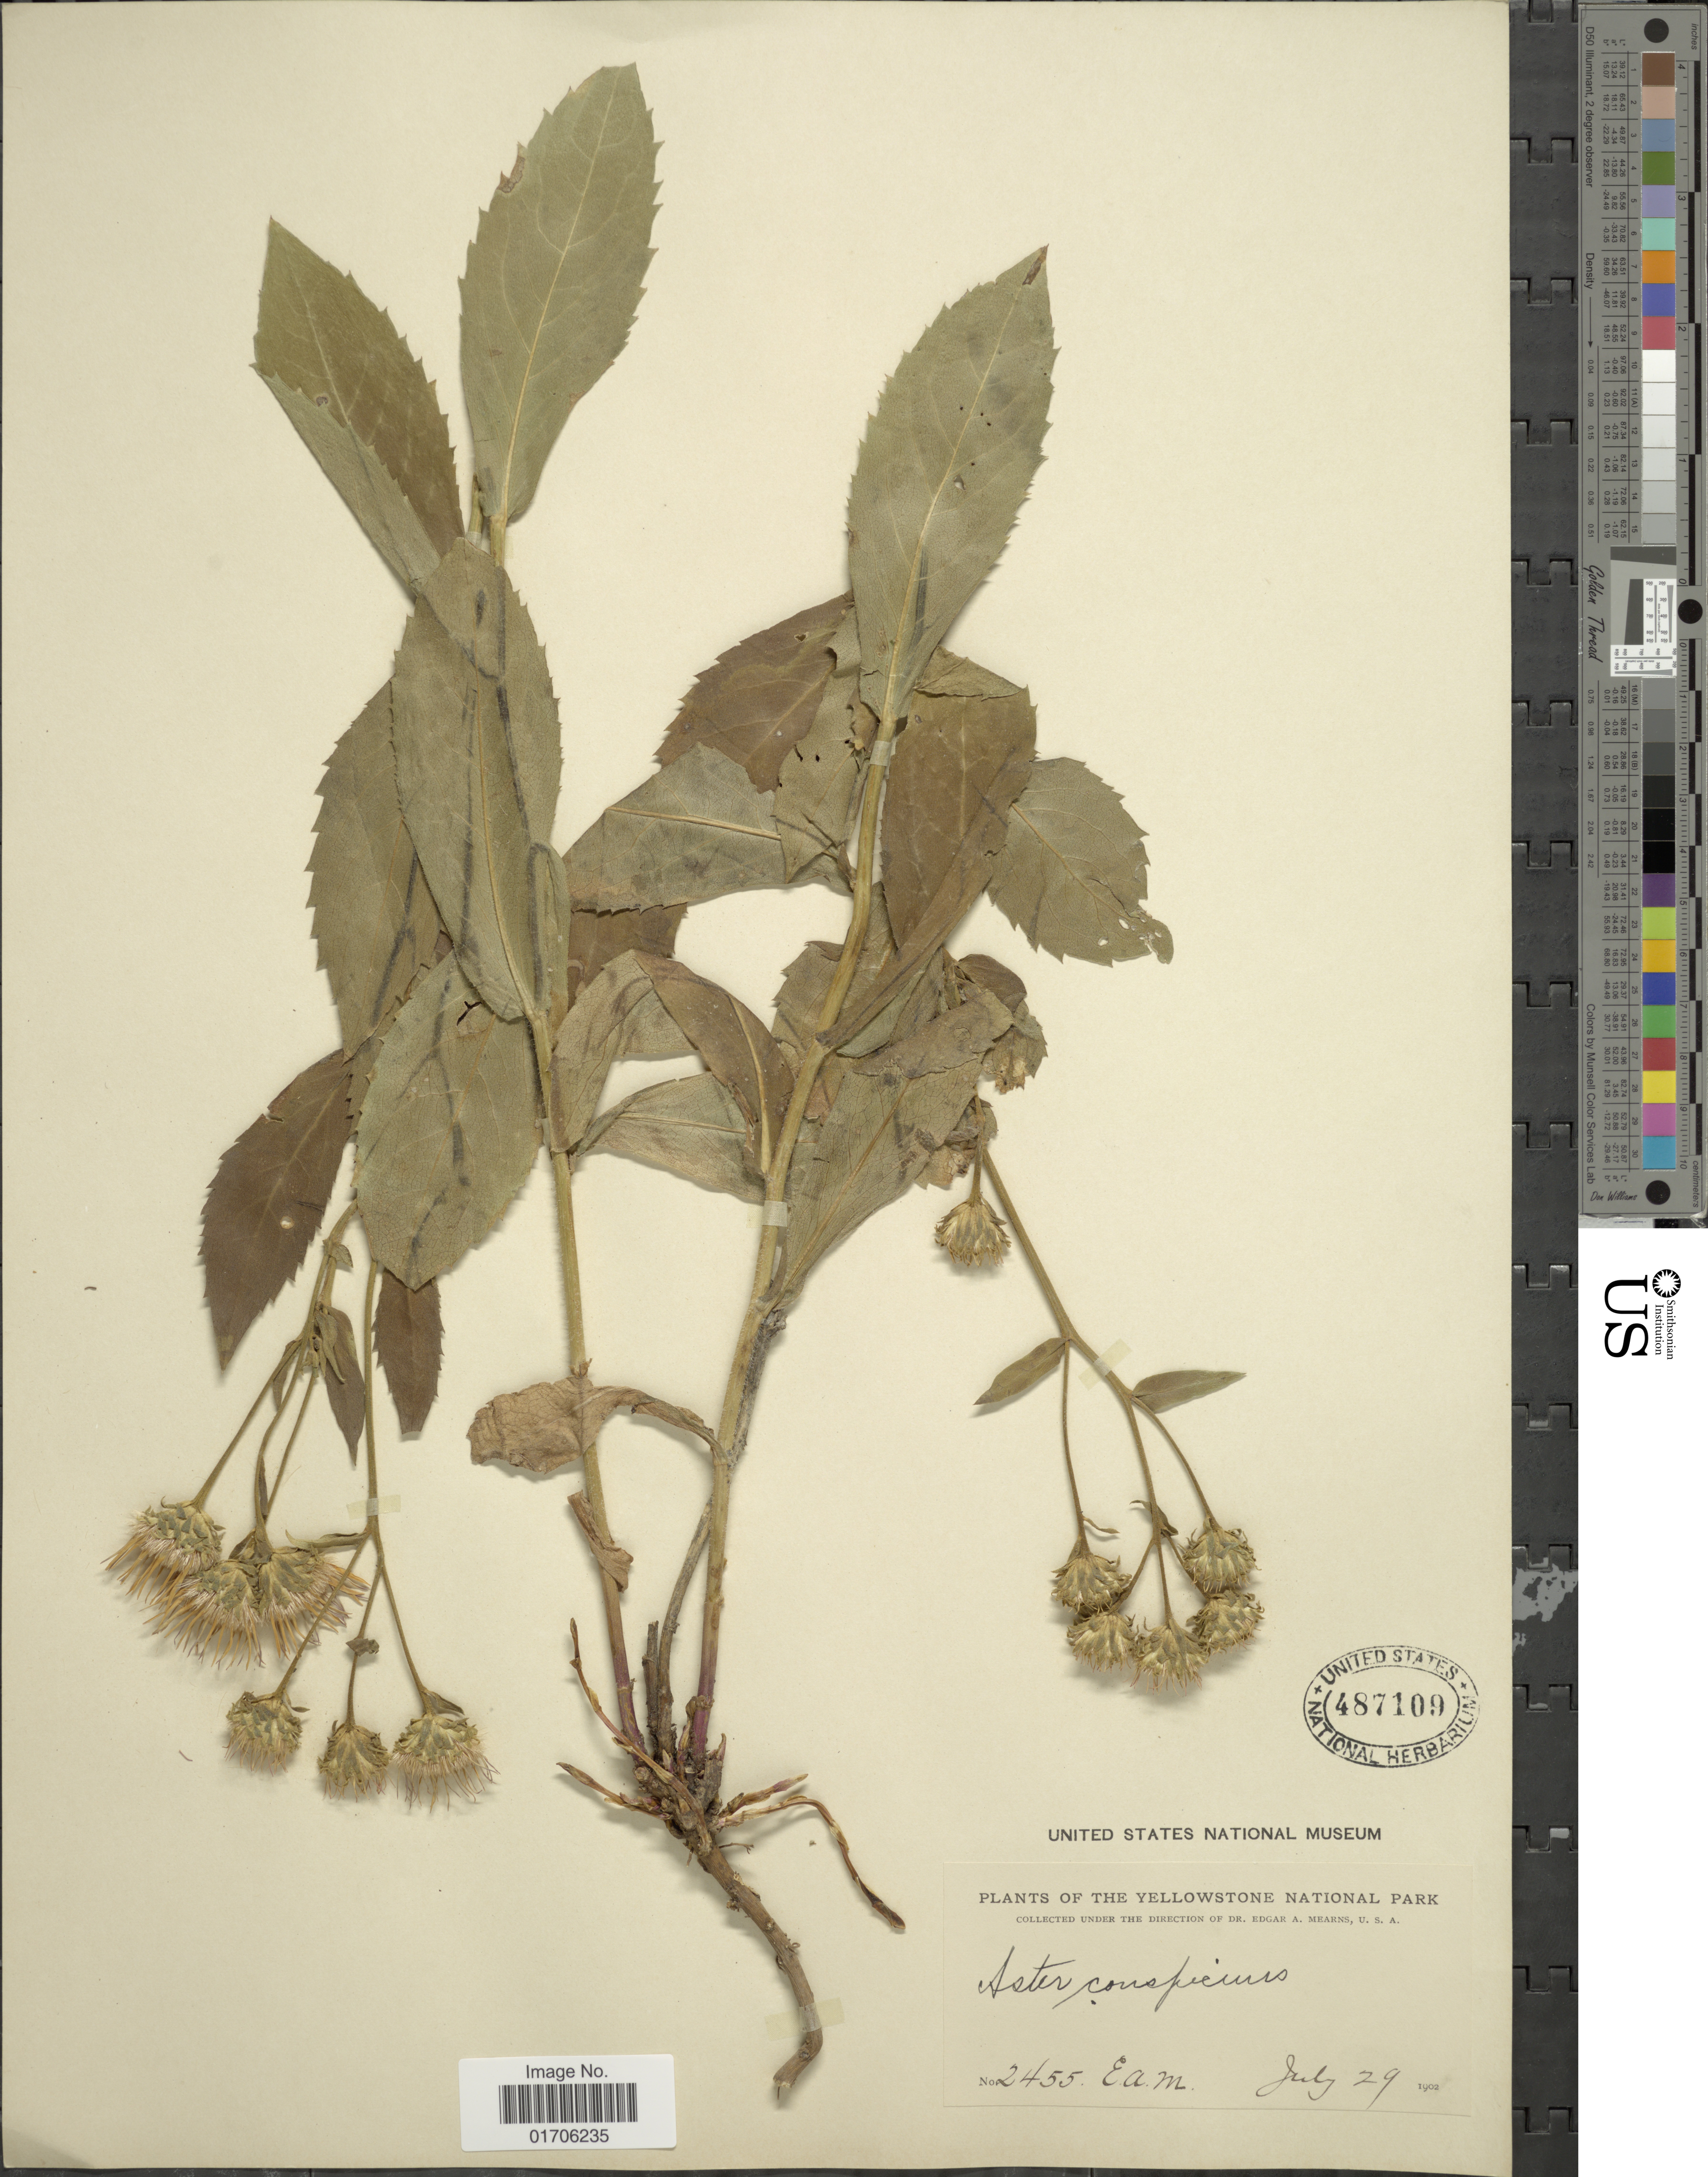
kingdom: Plantae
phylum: Tracheophyta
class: Magnoliopsida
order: Asterales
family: Asteraceae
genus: Eurybia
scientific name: Eurybia conspicua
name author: (Lindl.) G.L. Nesom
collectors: E. A. Mearns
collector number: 2455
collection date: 1902-07-29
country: United States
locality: Yellowstone National Park.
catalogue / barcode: US 487109